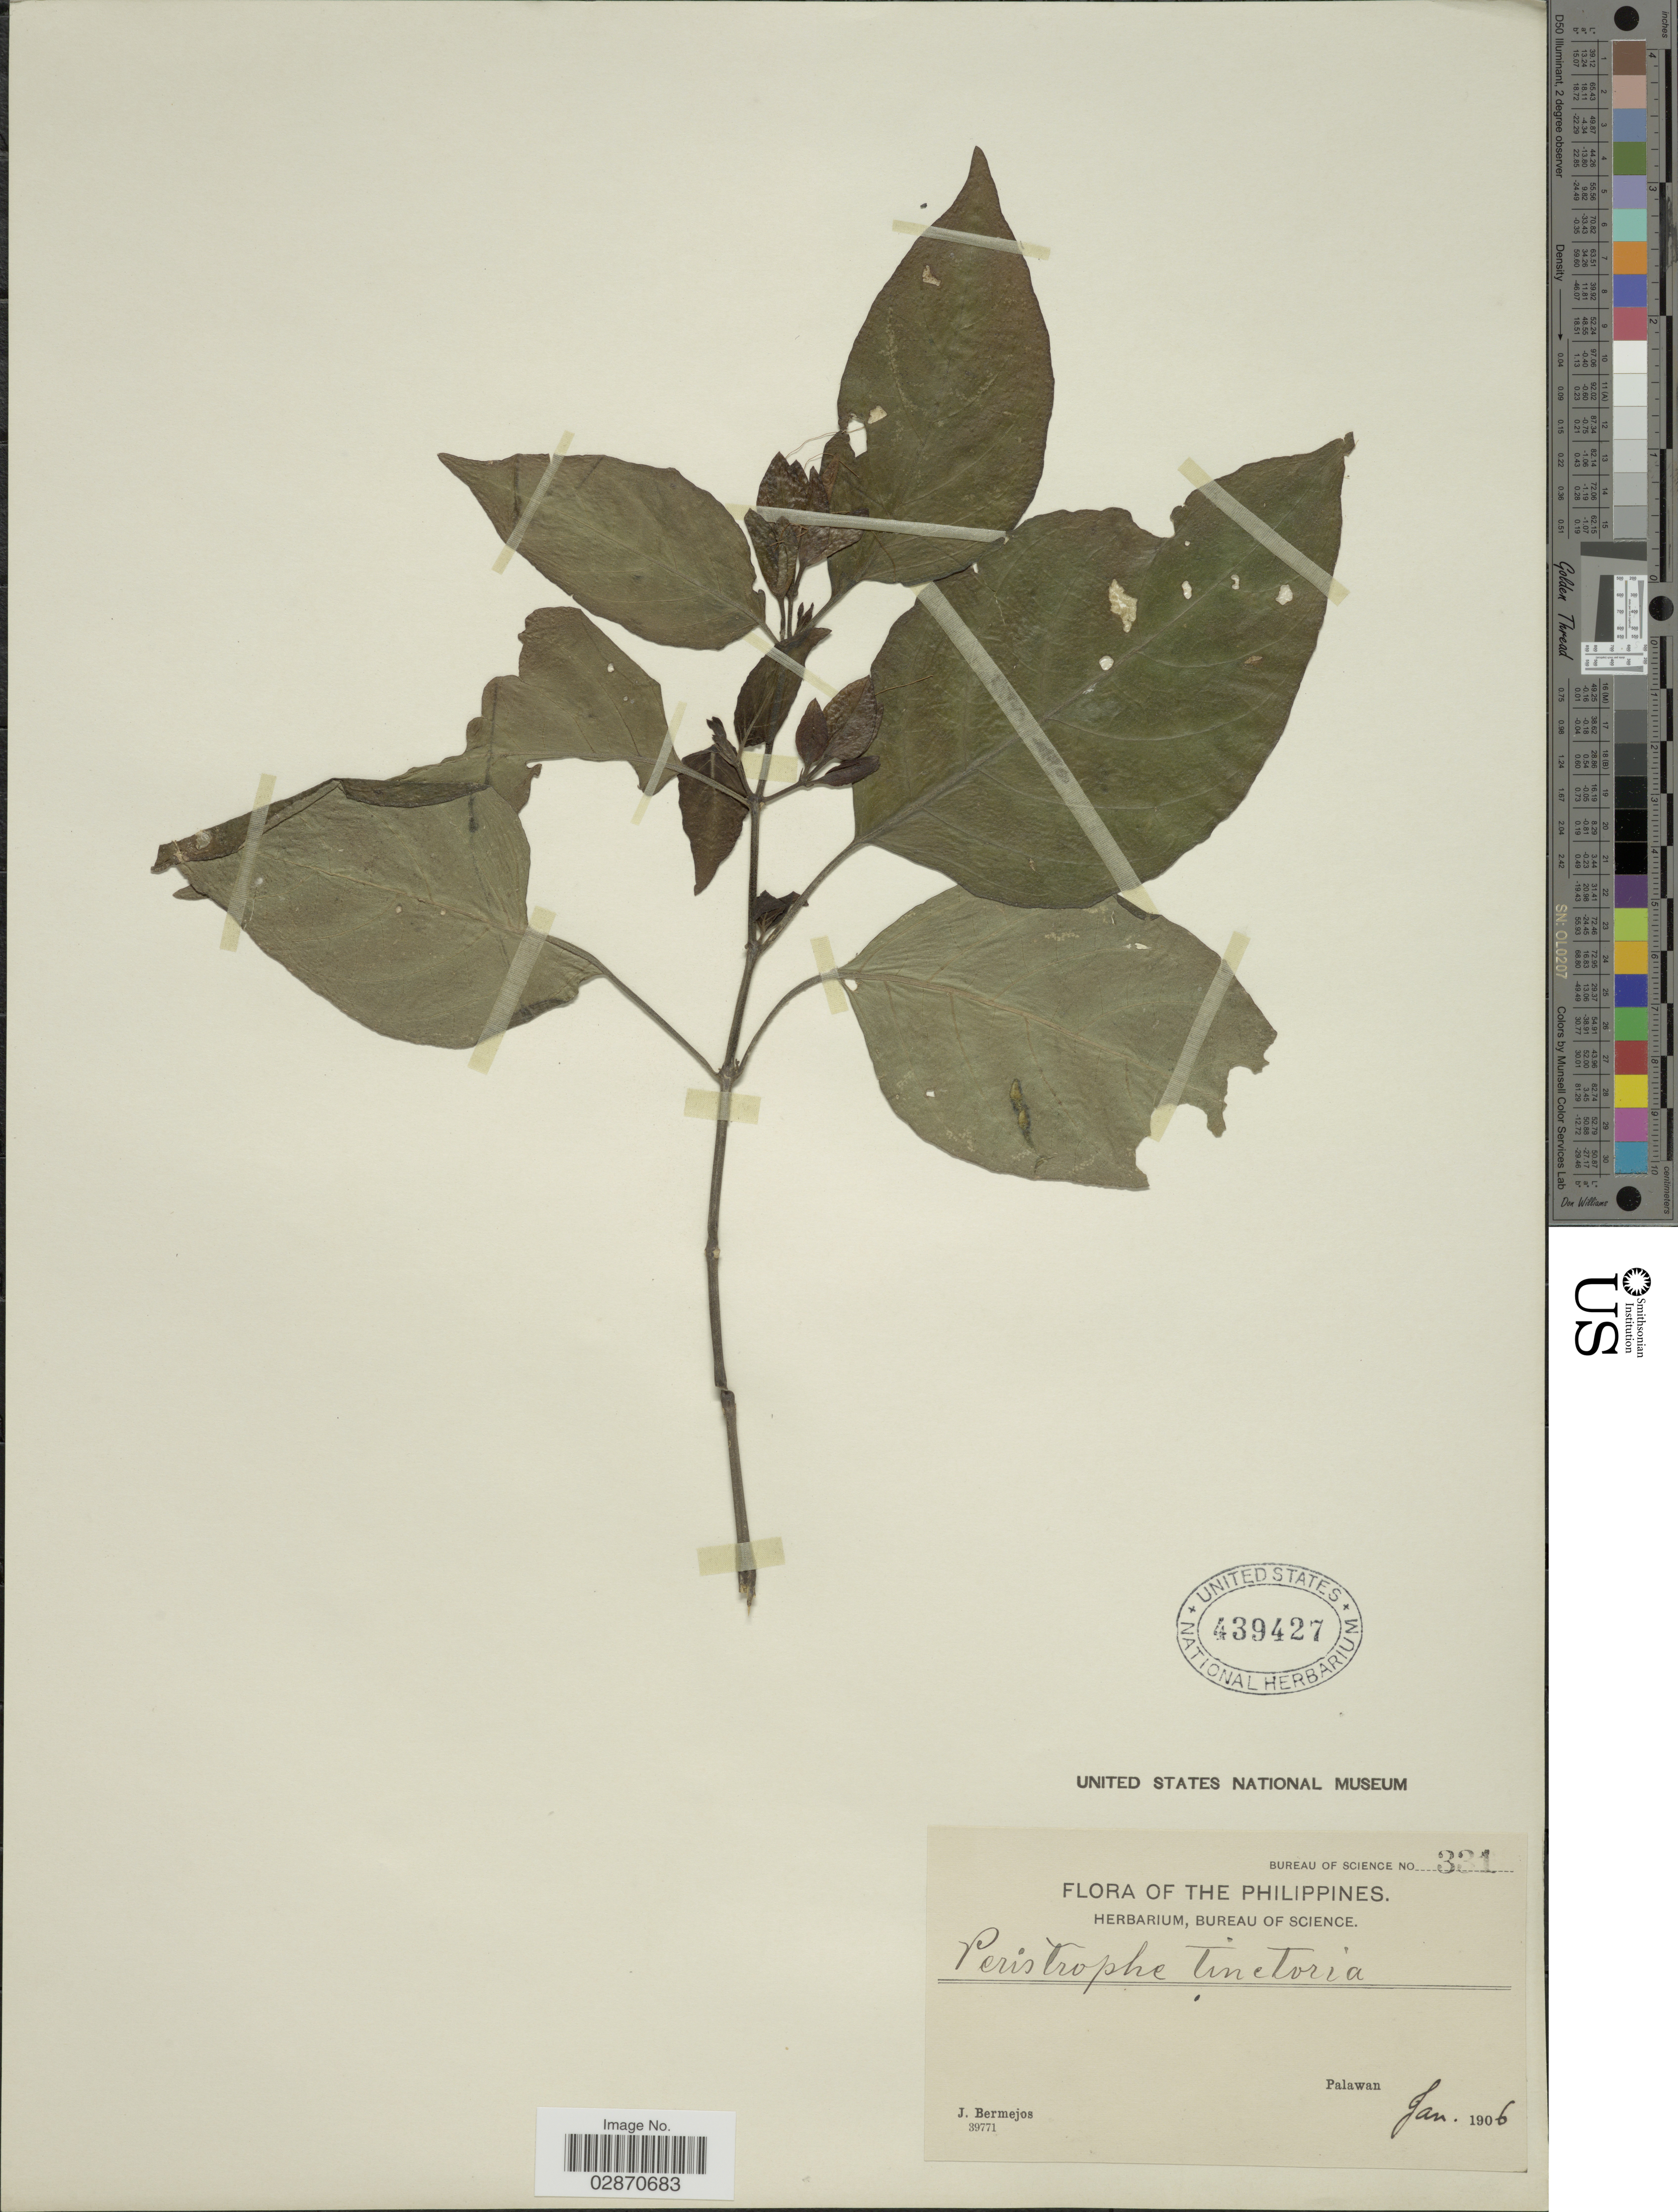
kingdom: Plantae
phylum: Tracheophyta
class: Magnoliopsida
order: Lamiales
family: Acanthaceae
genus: Peristrophe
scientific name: Peristrophe bivalvis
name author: (L.) Merr.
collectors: J. Bermejos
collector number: Bureau of Science 331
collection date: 1906-01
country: Philippines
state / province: Mimaropa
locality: Palawan.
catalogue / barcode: US 439427